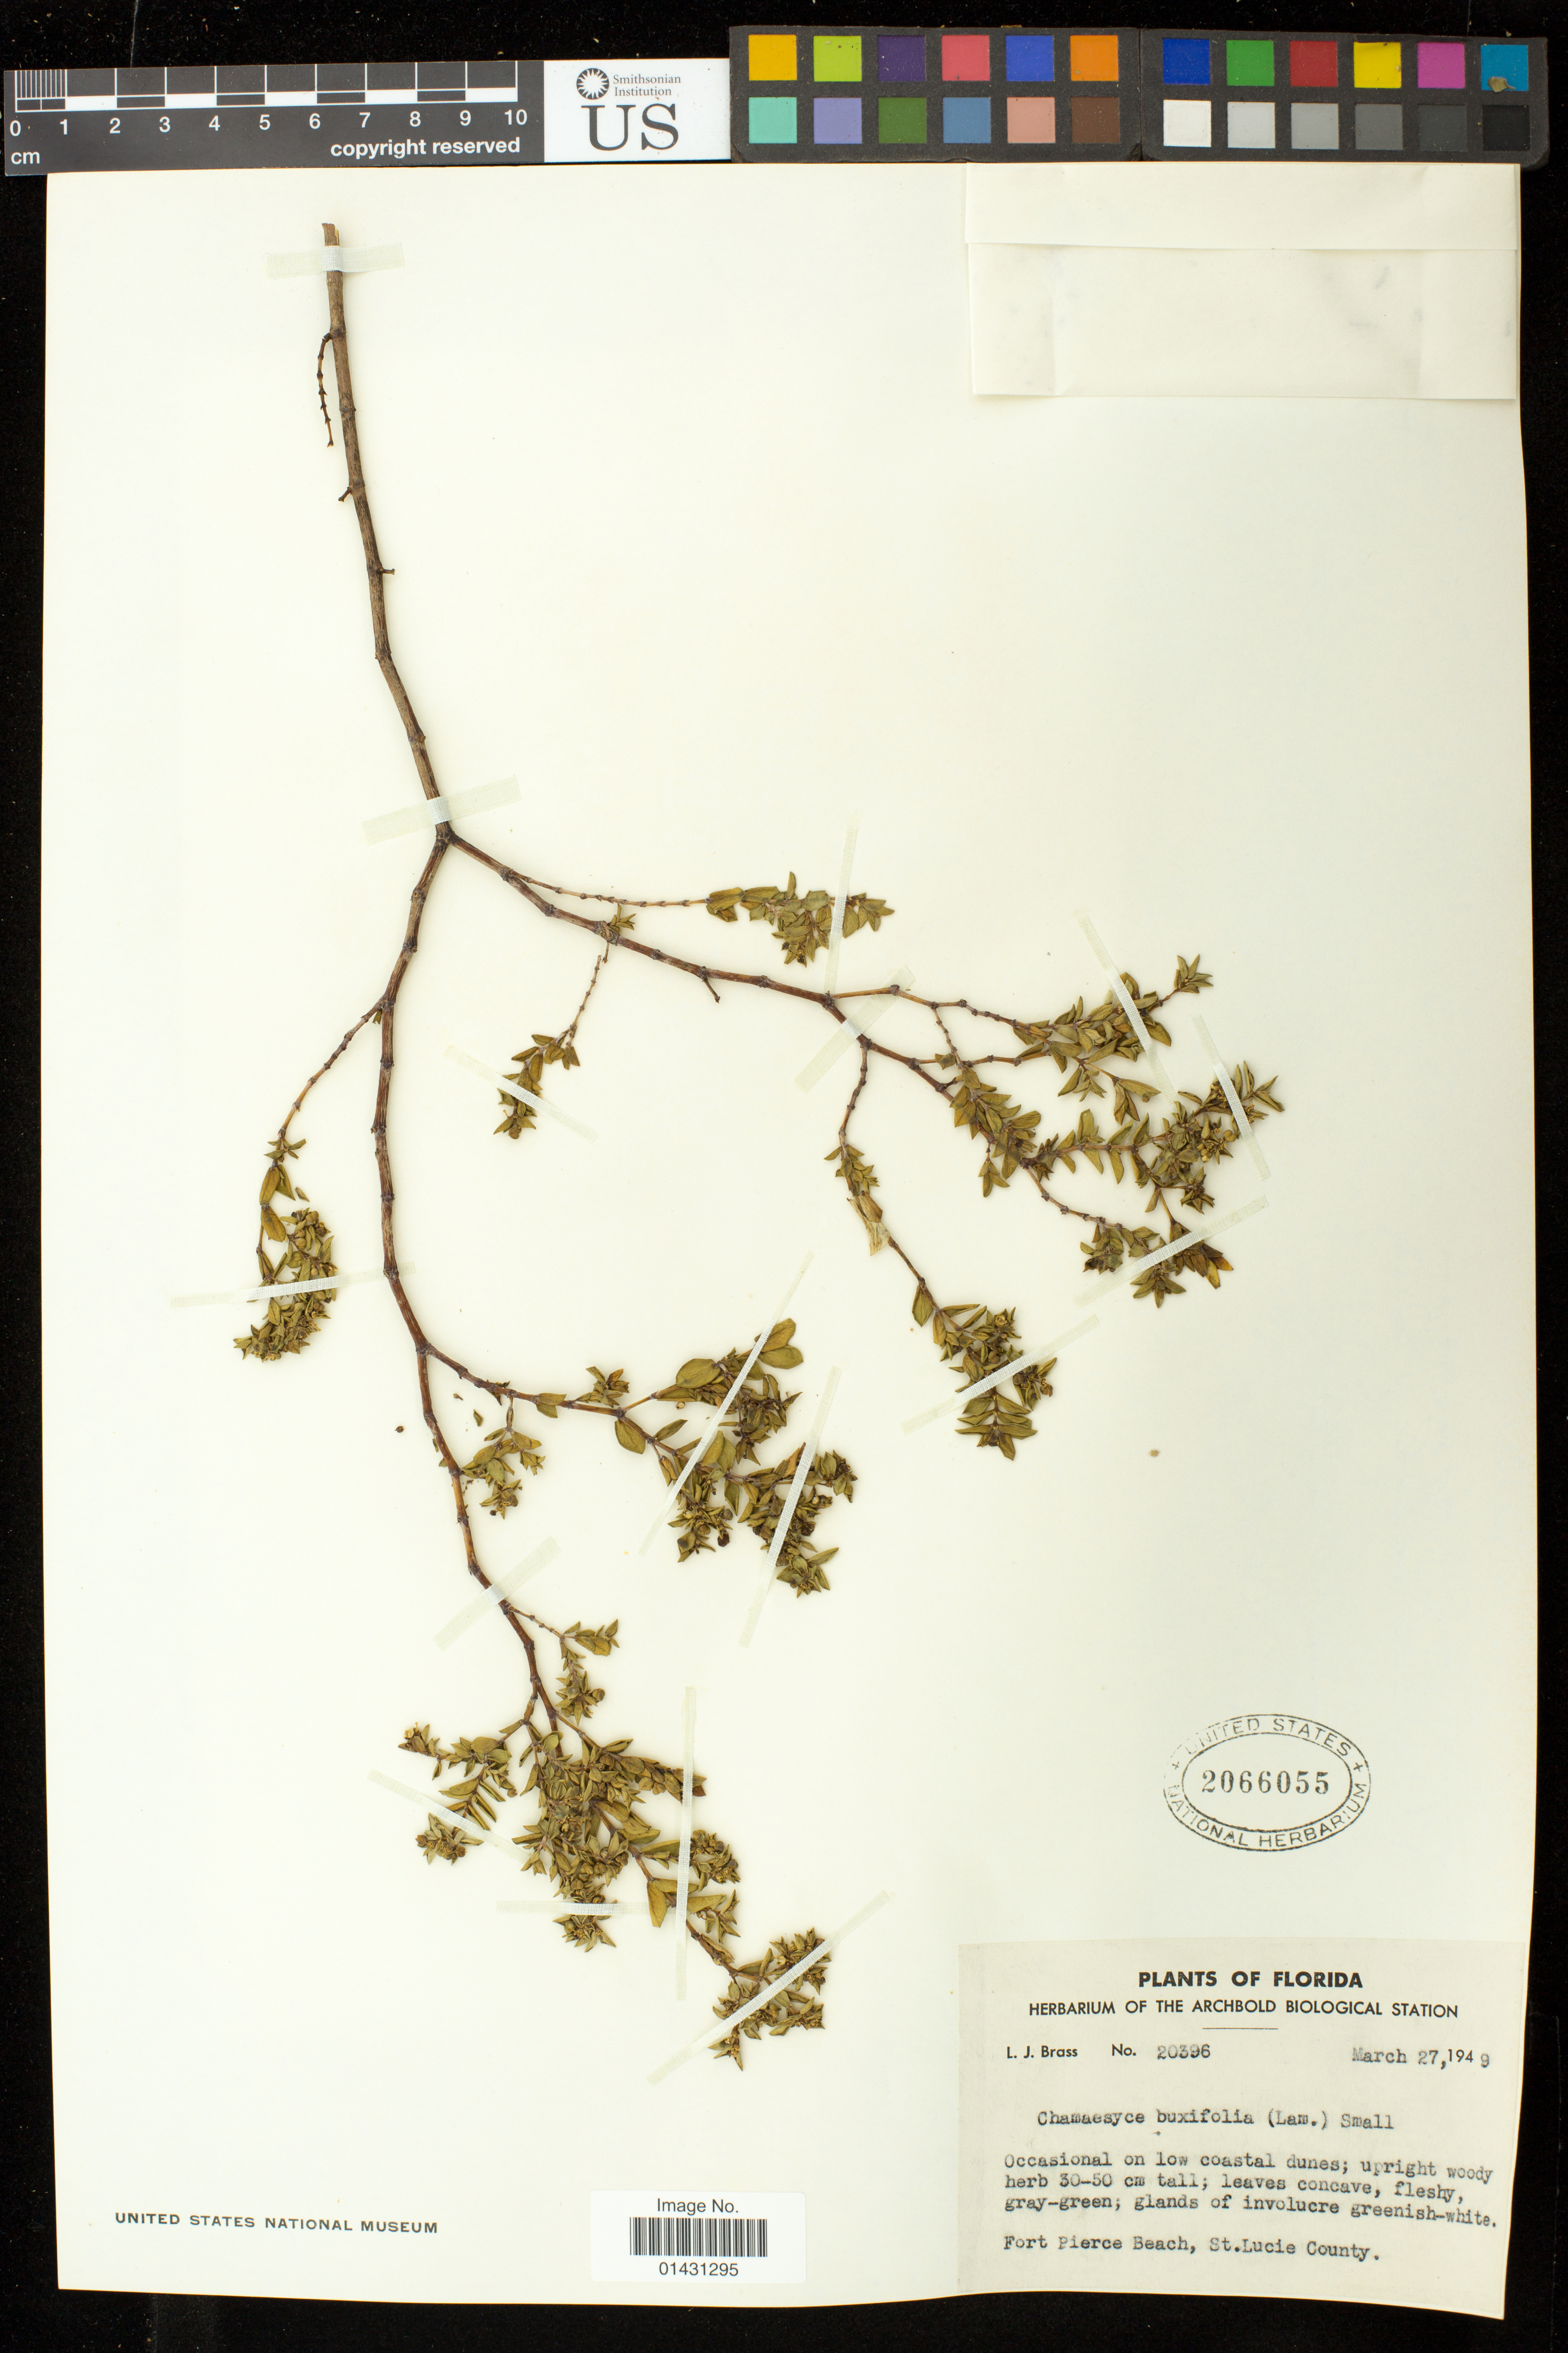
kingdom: Plantae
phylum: Tracheophyta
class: Magnoliopsida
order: Malpighiales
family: Euphorbiaceae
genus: Euphorbia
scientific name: Euphorbia mesembryanthemifolia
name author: Jacq.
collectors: L. J. Brass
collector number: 20396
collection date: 1949-03-27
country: United States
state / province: Florida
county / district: St. Lucie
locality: Fort Pierce Beach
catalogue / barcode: US 2066055